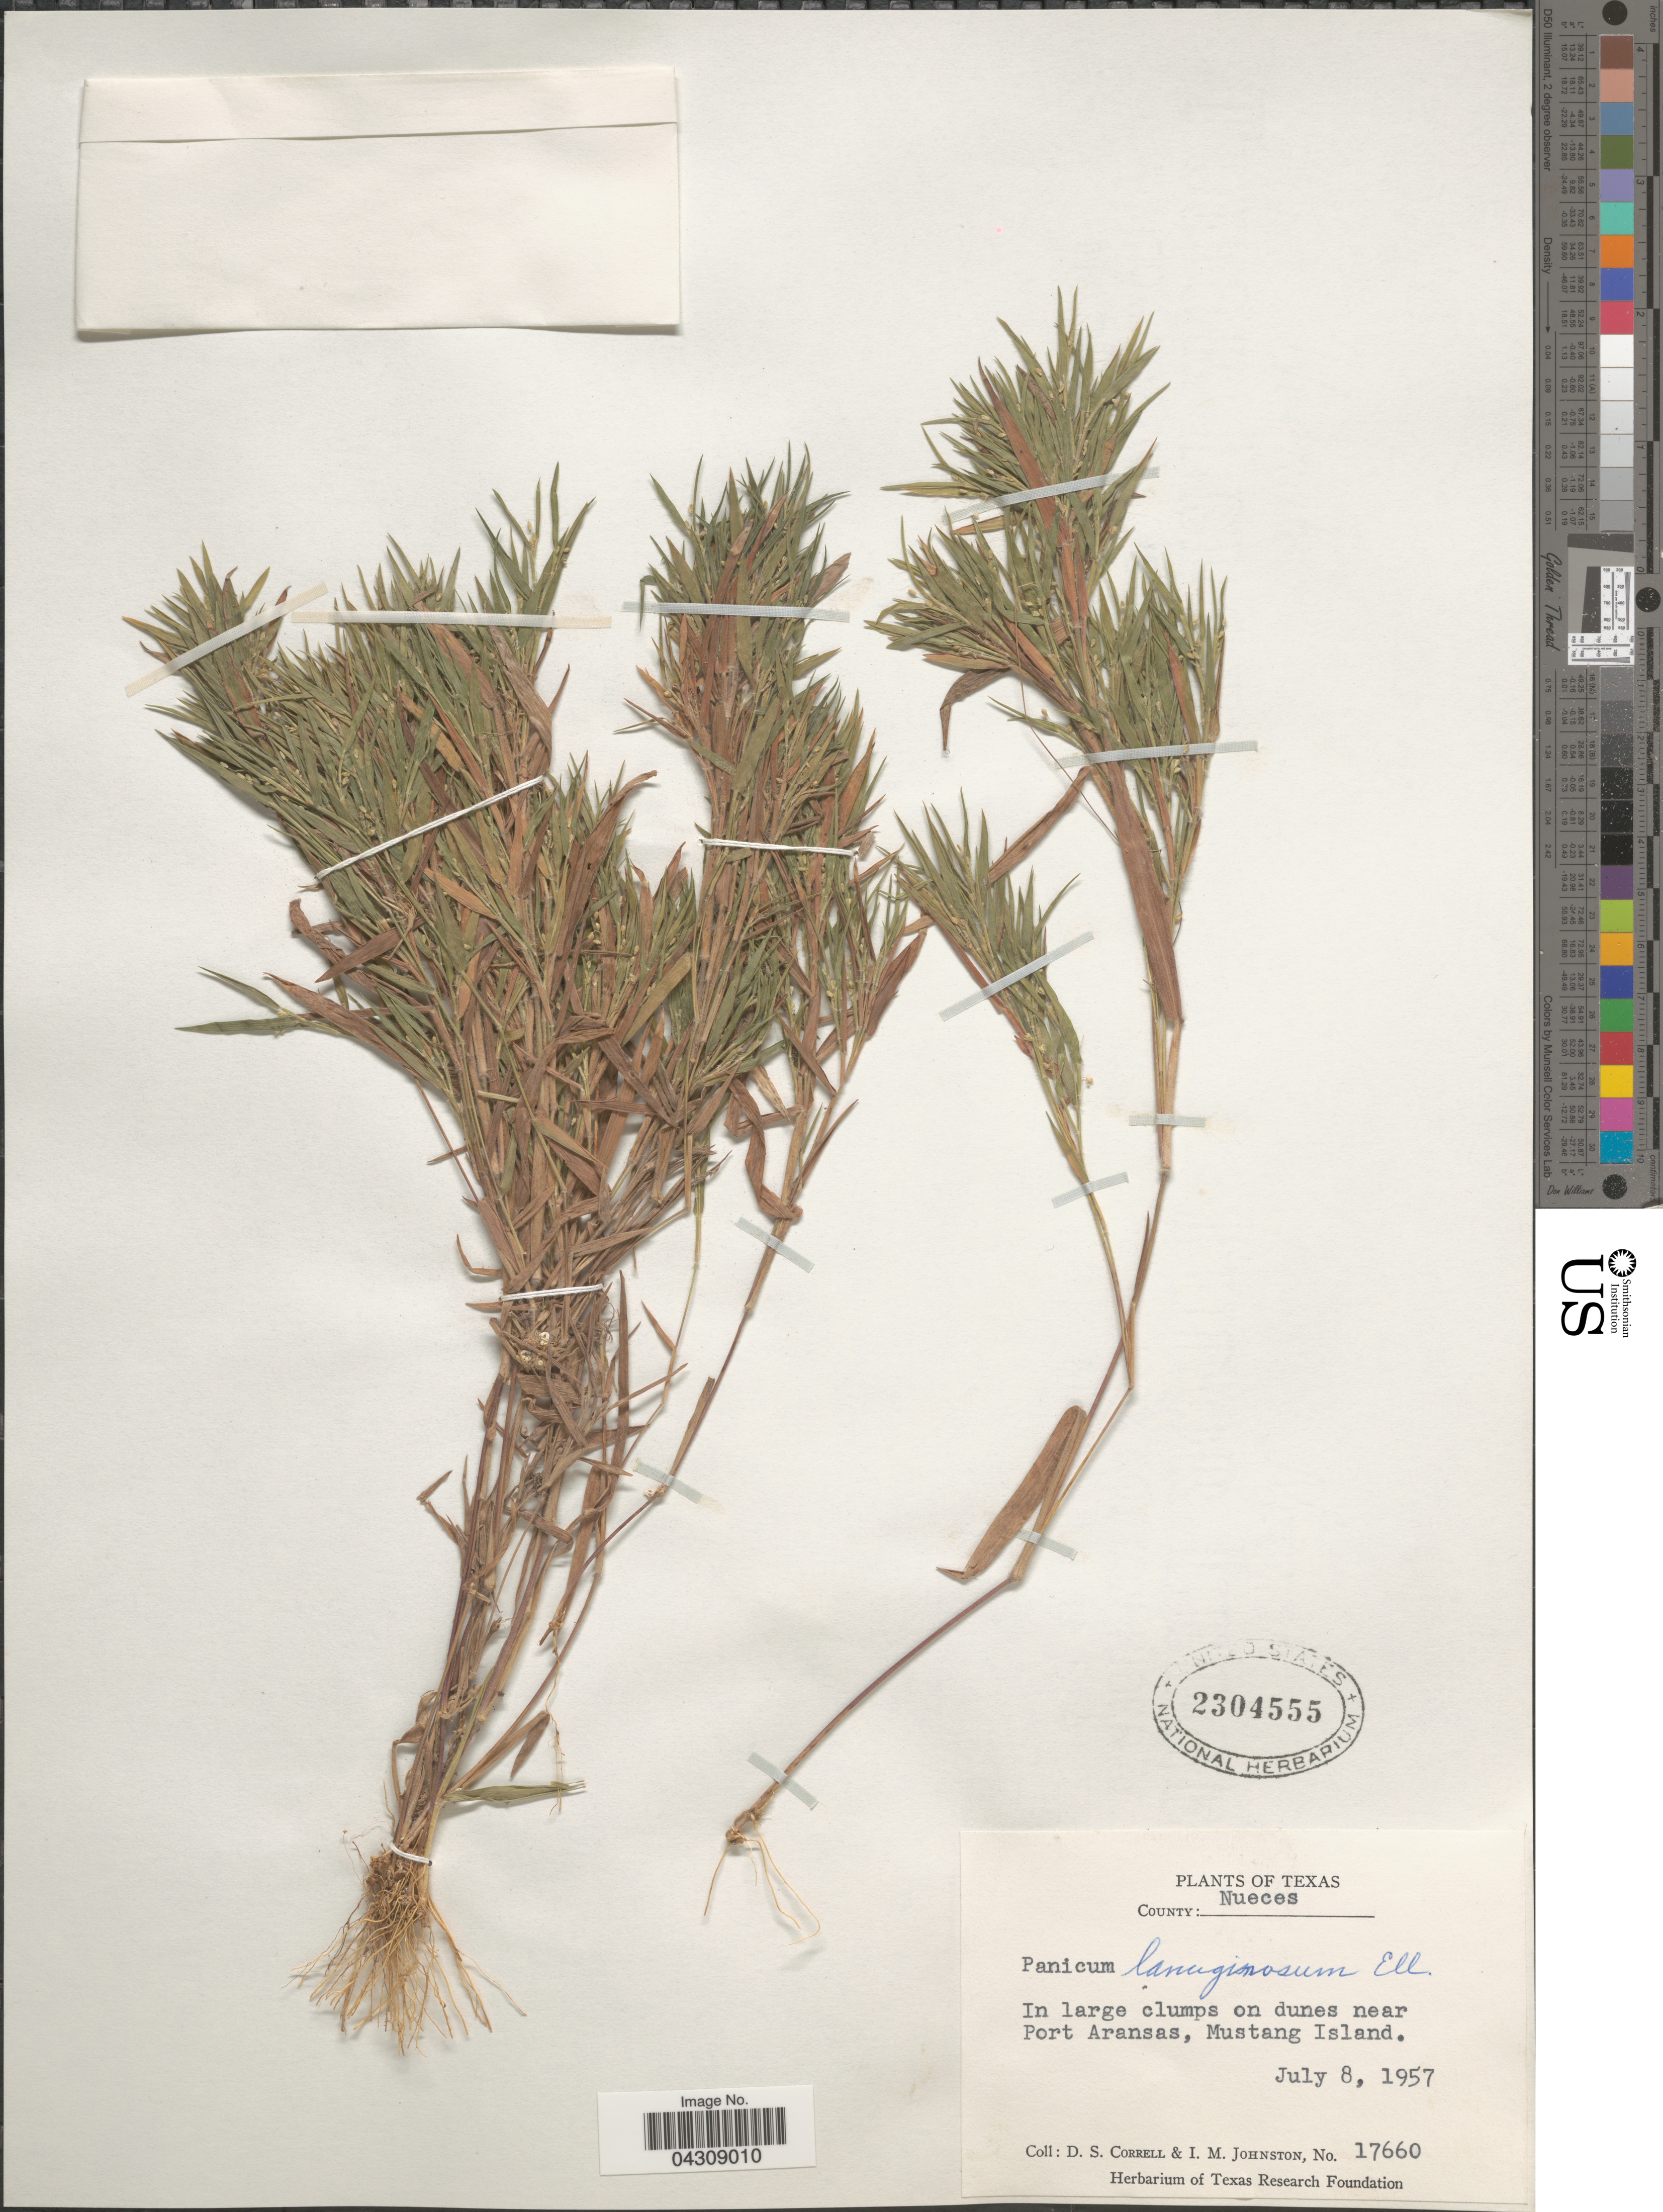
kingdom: Plantae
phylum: Tracheophyta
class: Liliopsida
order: Poales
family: Poaceae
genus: Dichanthelium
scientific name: Dichanthelium acuminatum var. acuminatum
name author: (Sw.) Gould & C.A. Clark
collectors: D. S. Correll & I.M. Johnston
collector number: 17660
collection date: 1957-07-08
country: United States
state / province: Texas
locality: County: Nueces. Near Port Aransas, Mustang Island.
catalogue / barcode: US 2304555